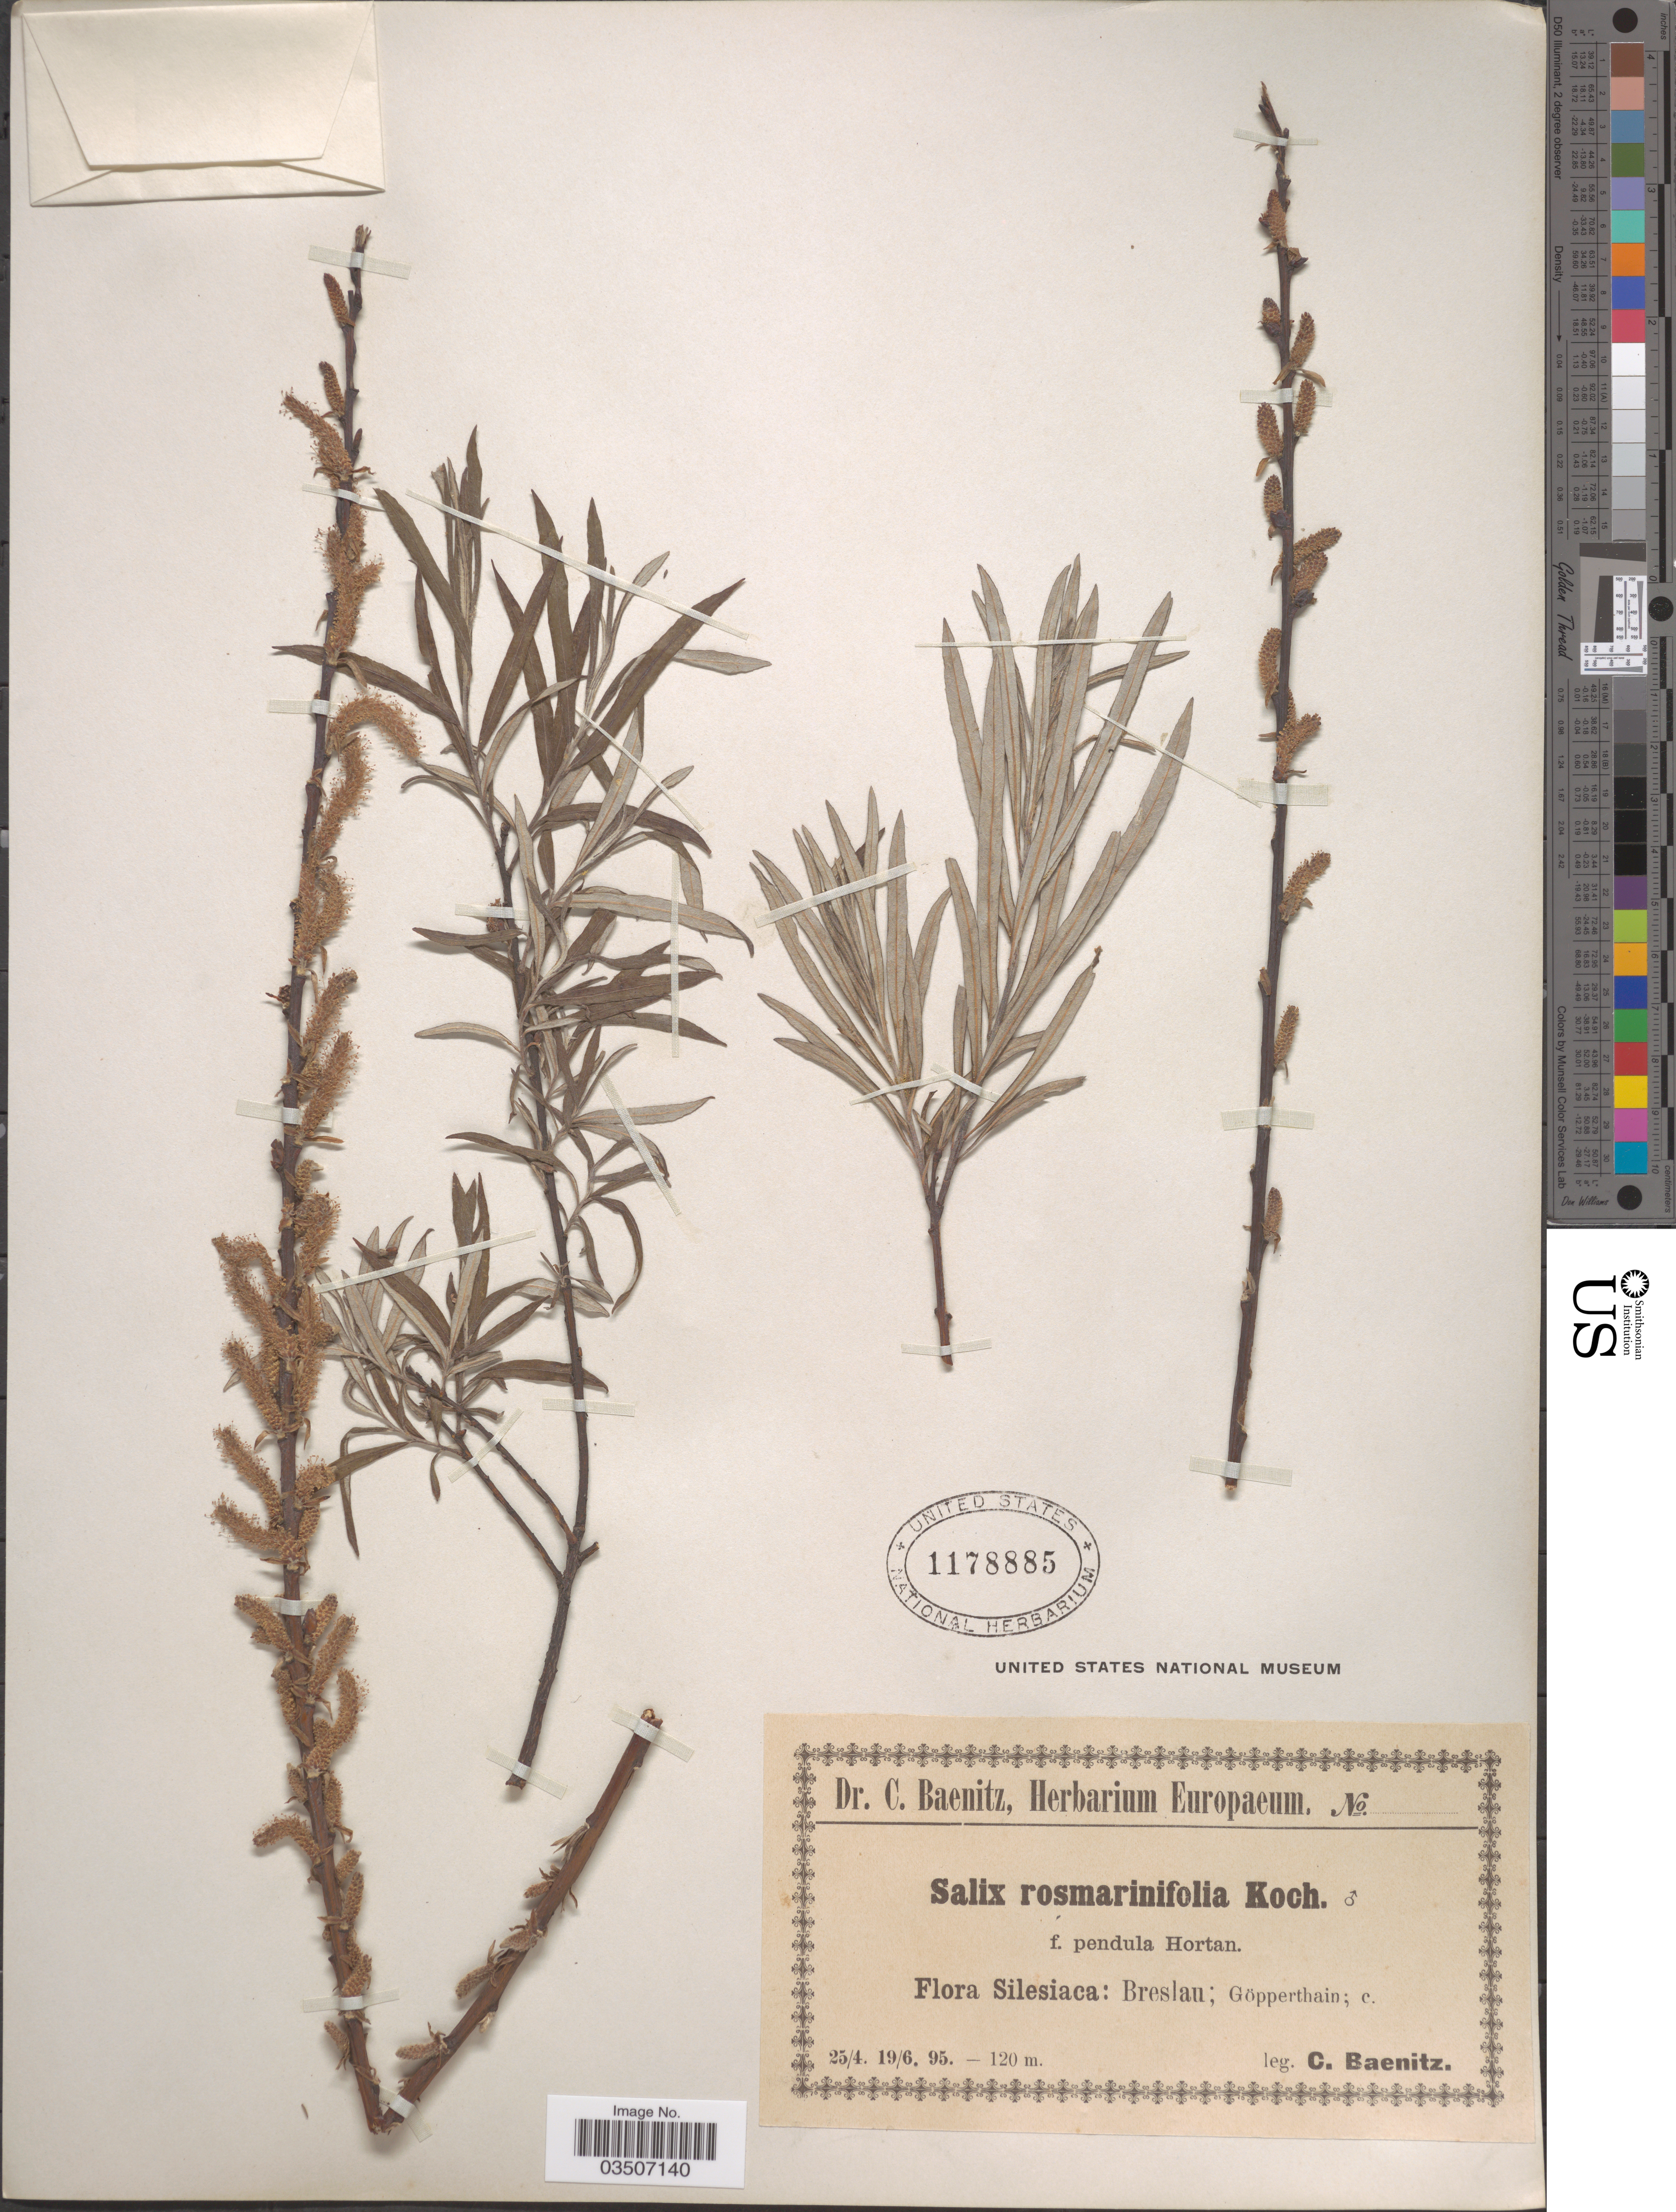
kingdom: Plantae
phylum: Tracheophyta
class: Magnoliopsida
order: Malpighiales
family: Salicaceae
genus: Salix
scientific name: Salix rosmarinifolia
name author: L.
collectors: C. G. Baenitz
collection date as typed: Transcribed d/m/y: 25/4/95 to 19/6/95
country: Poland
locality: Silesiaca: Breslau; Göpperthain; c.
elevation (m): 120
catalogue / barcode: US 1178885